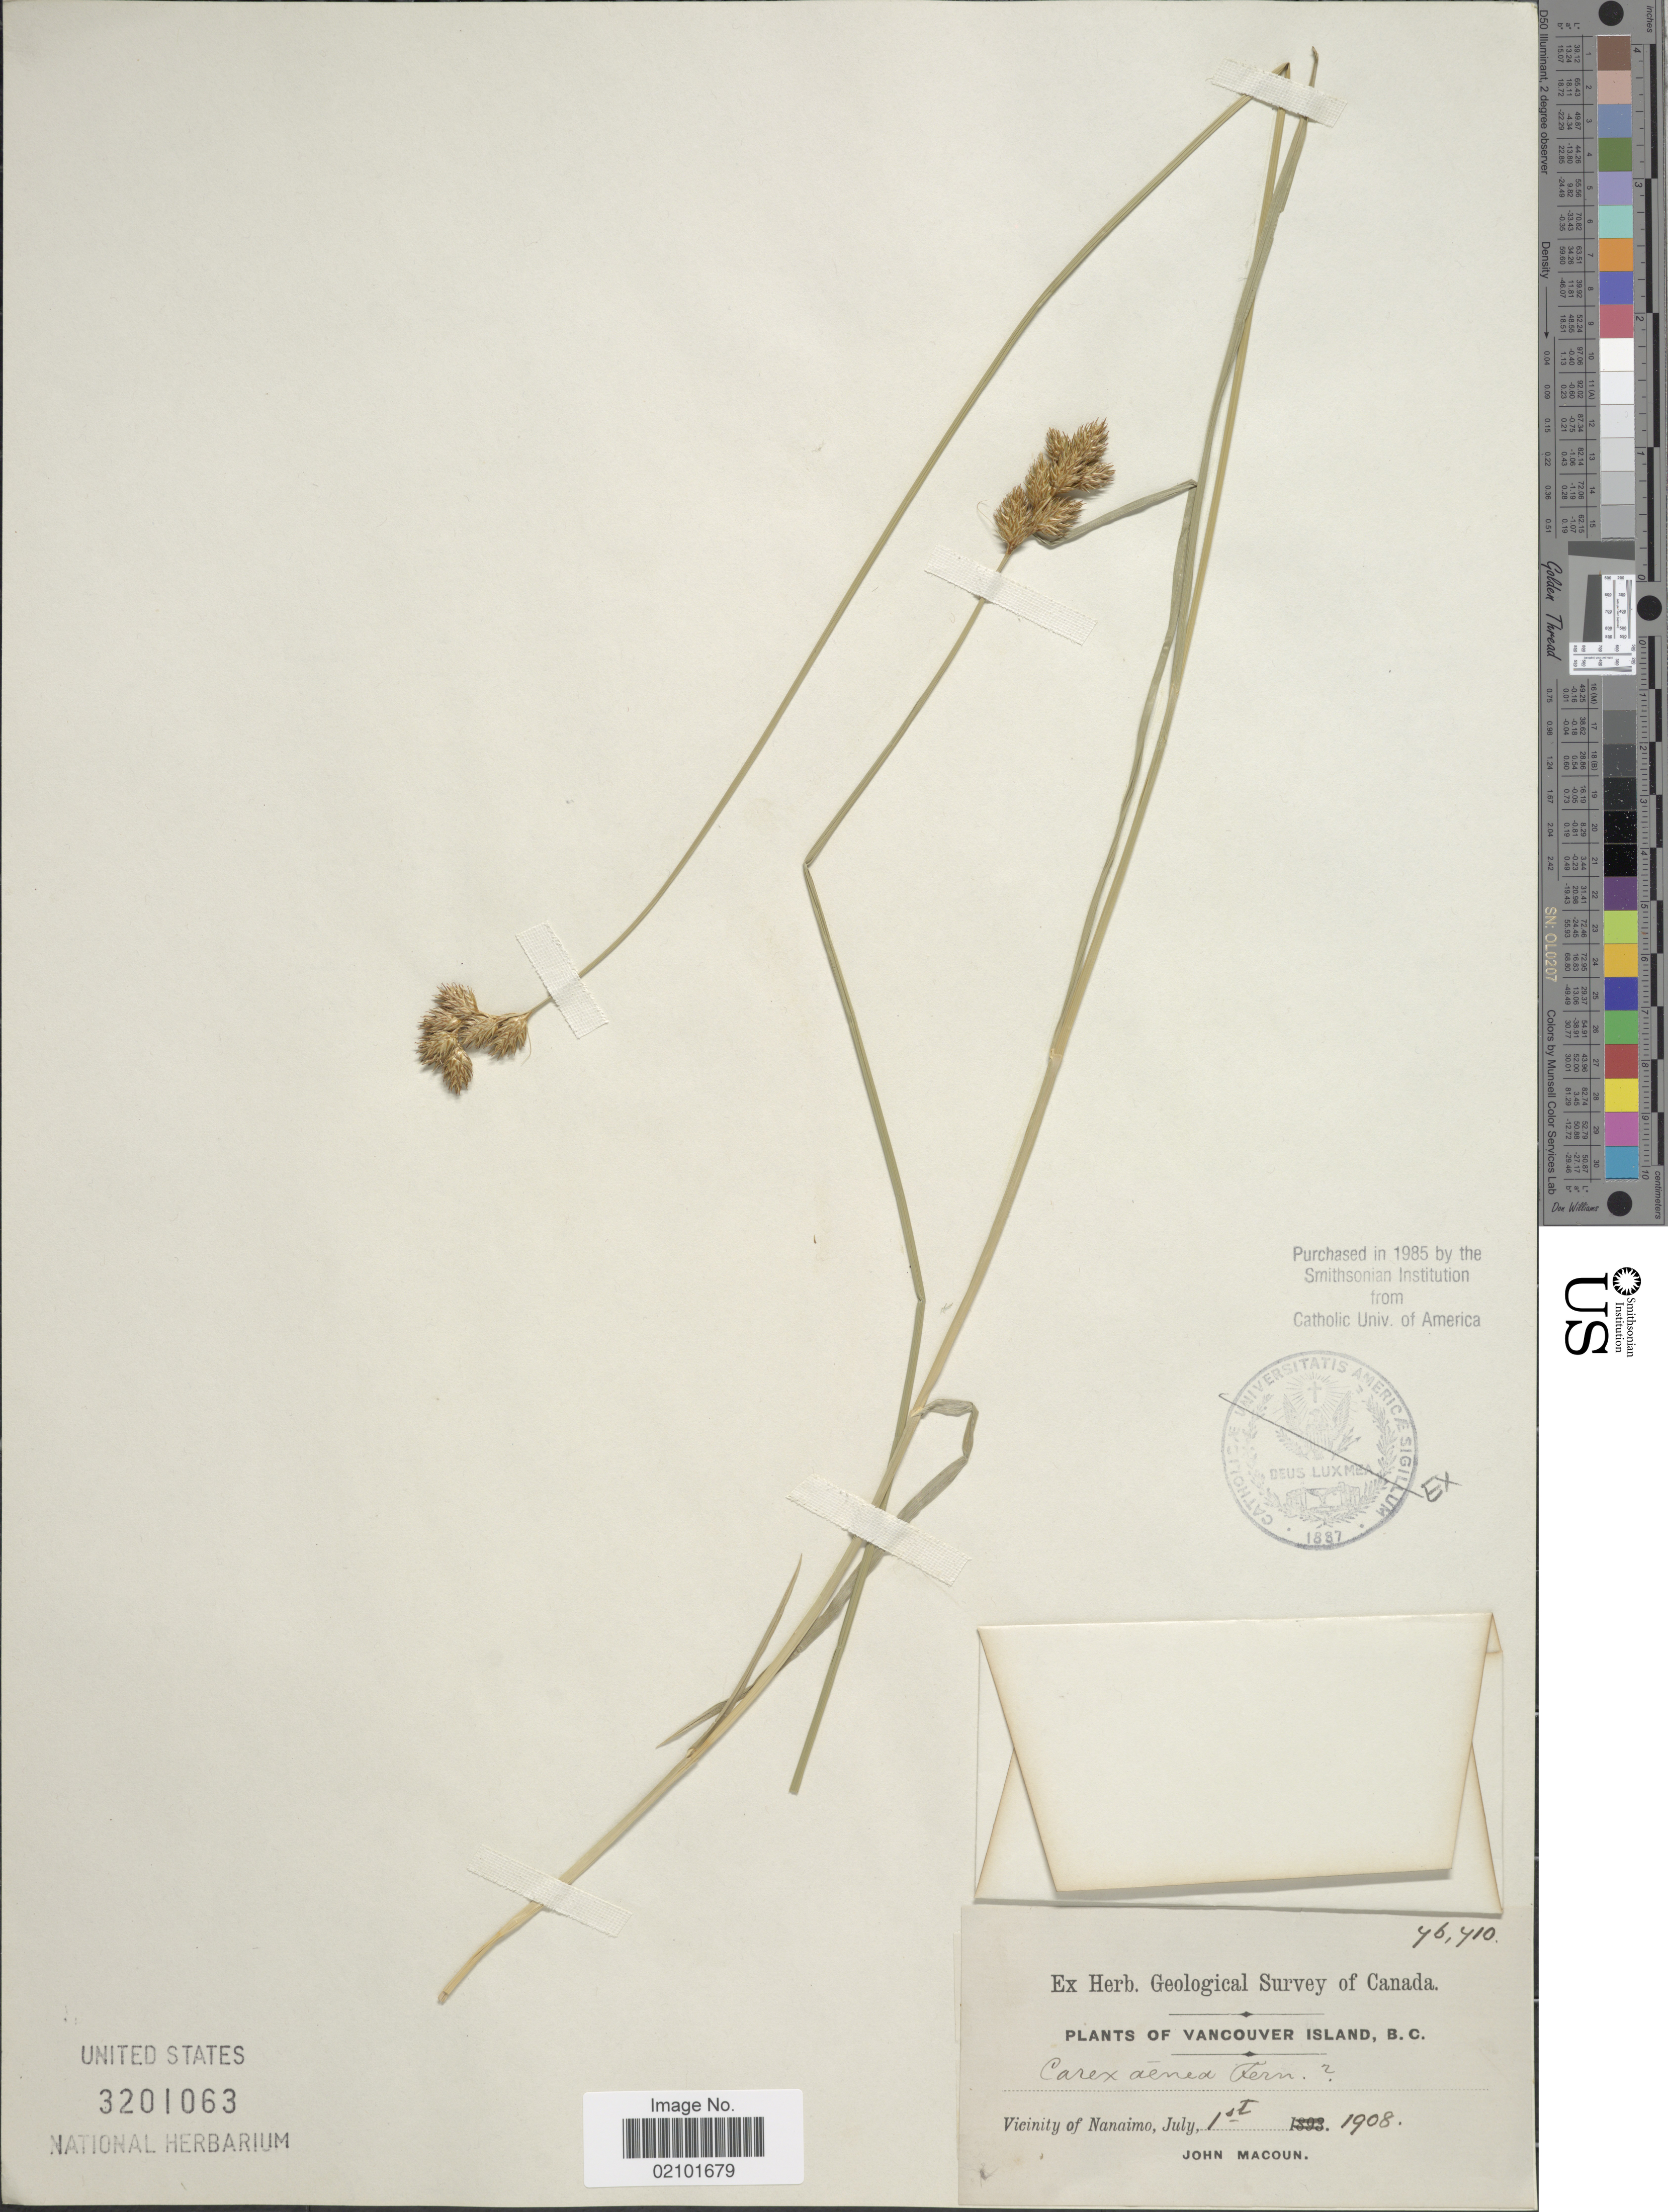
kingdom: Plantae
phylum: Tracheophyta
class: Liliopsida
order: Poales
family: Cyperaceae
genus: Carex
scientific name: Carex foenea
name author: Willd.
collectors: J. Macoun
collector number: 46410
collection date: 1908-07-01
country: Canada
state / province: British Columbia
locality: Vancouver Island. Vicinity of Nanaimo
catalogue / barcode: US 3201063